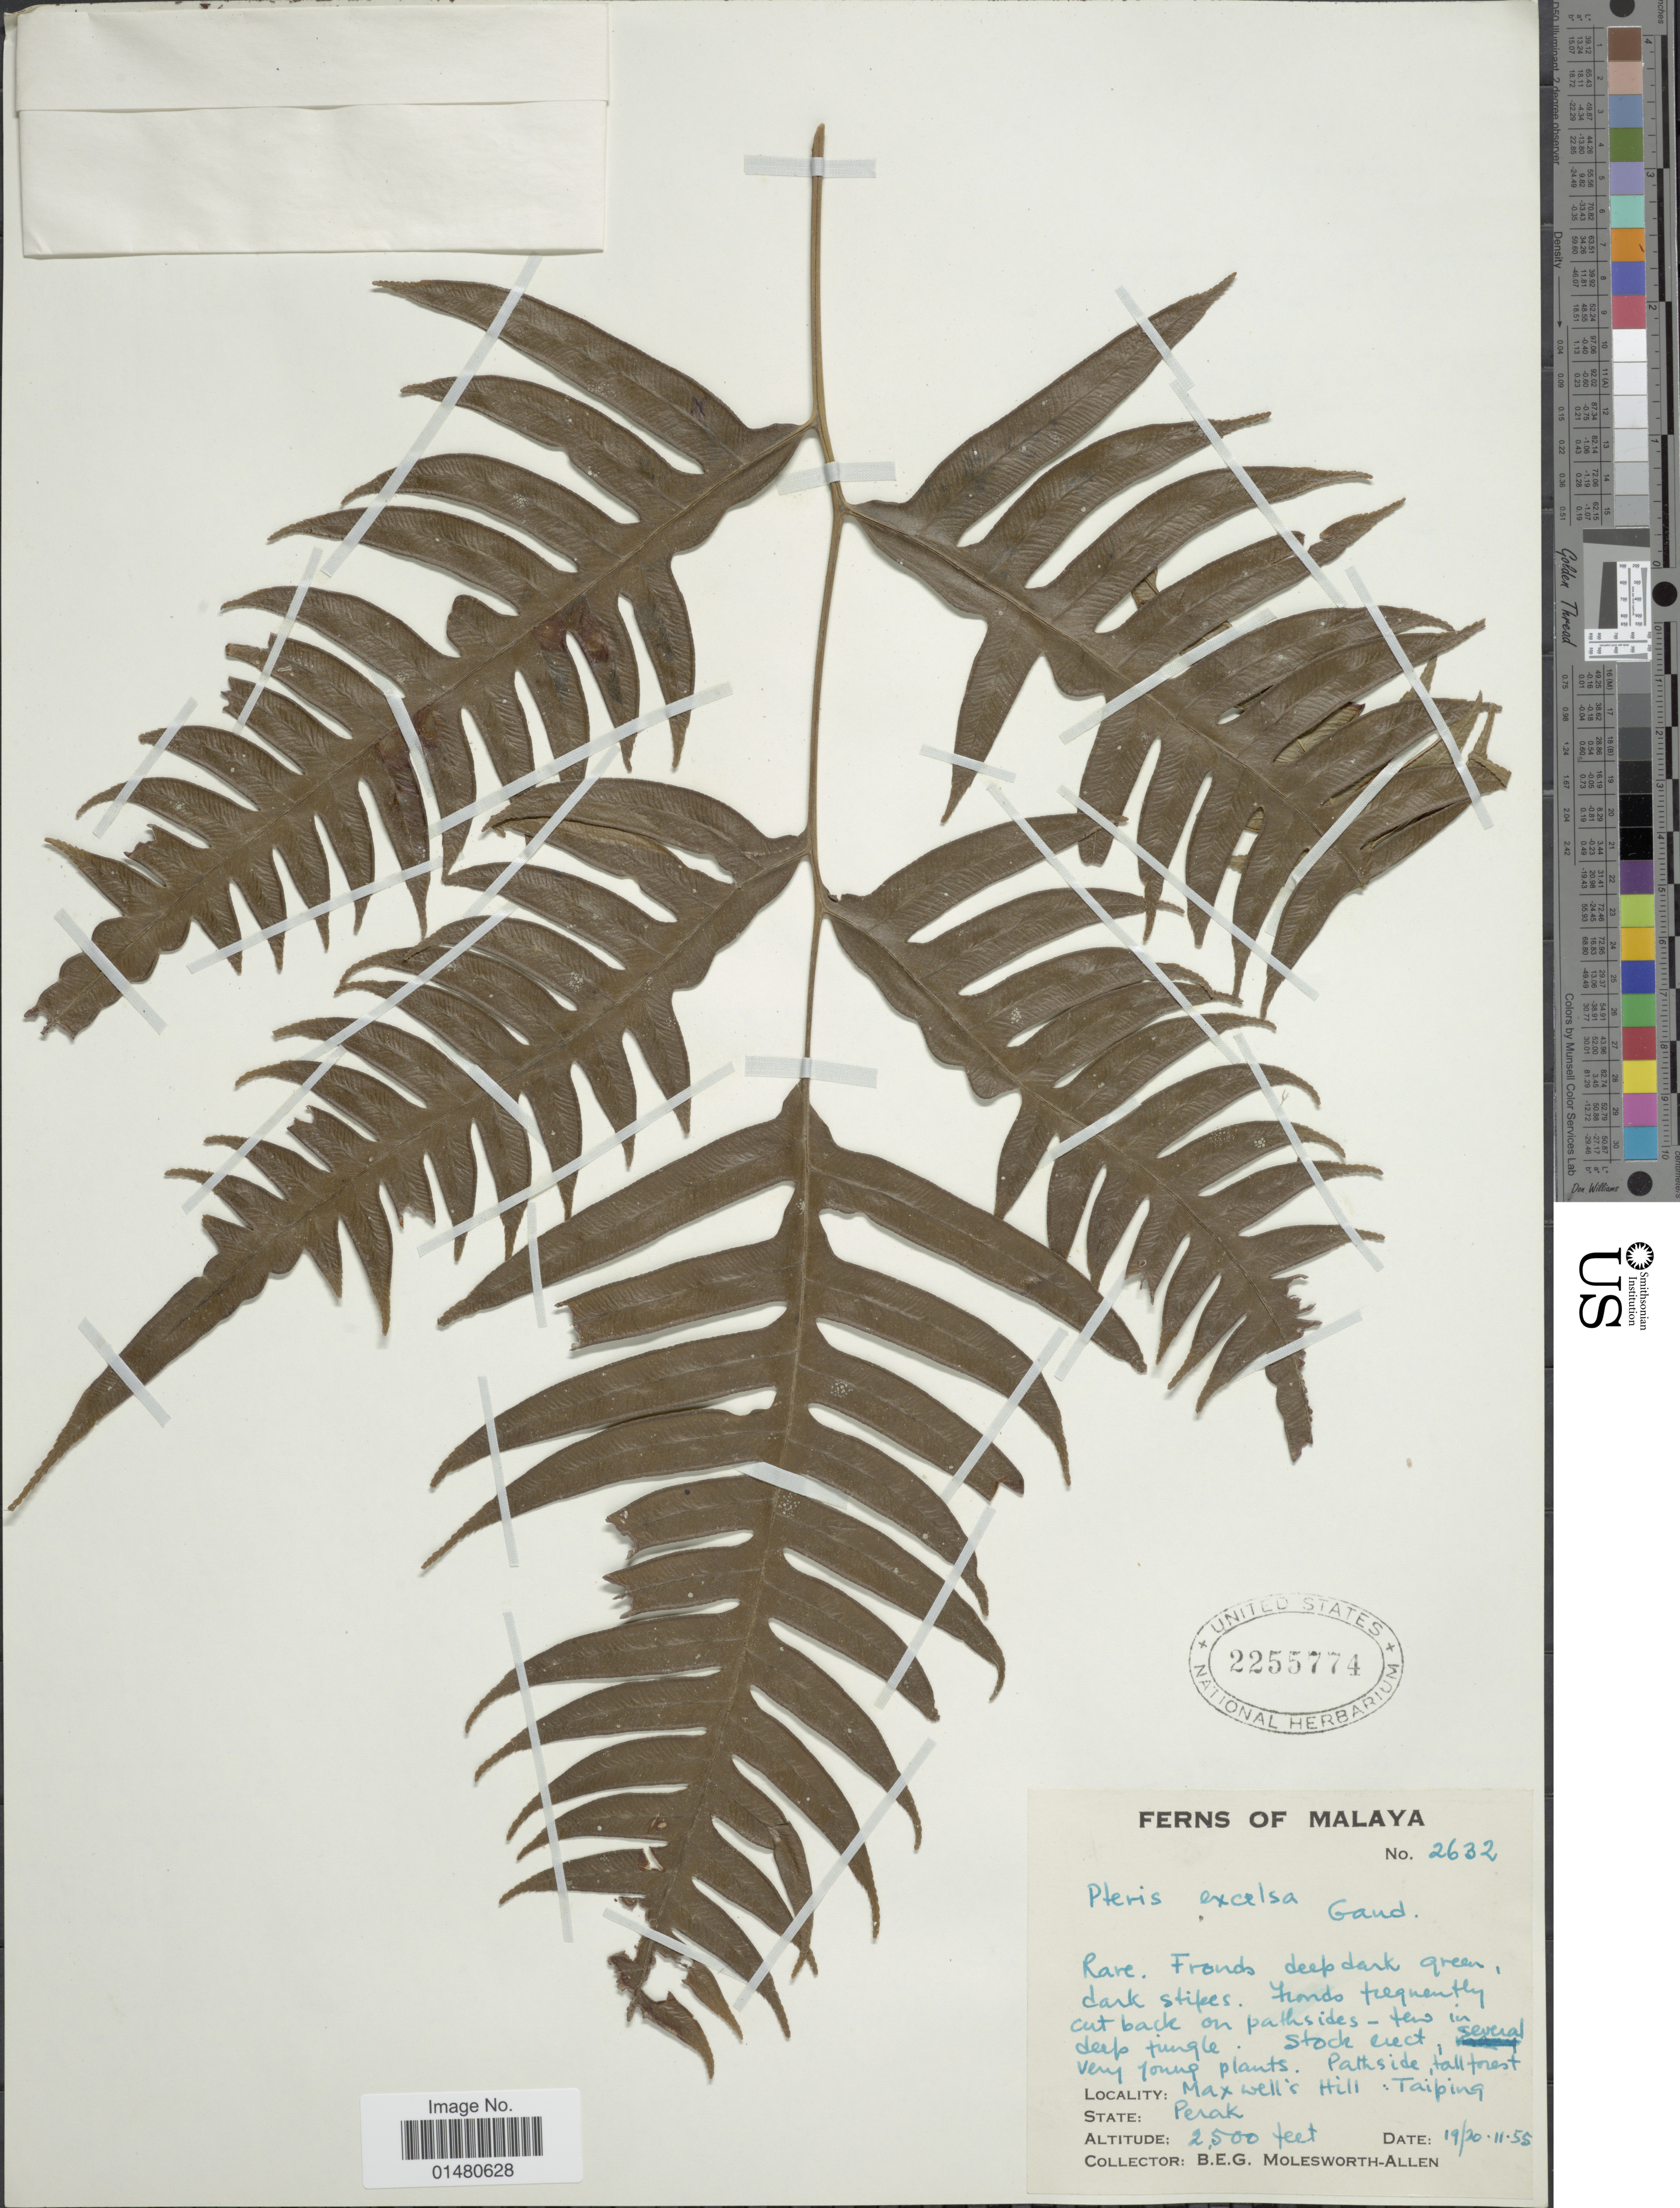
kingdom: Plantae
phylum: Tracheophyta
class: Polypodiopsida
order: Polypodiales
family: Pteridaceae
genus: Pteris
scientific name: Pteris excelsa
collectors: B. E. G. Molesworth-Allen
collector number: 2632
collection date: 1955-11-19/1955-11-20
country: Malaysia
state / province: Perak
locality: Malaya: Maxwell's Hill, Taiping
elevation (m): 762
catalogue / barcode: US 2255774